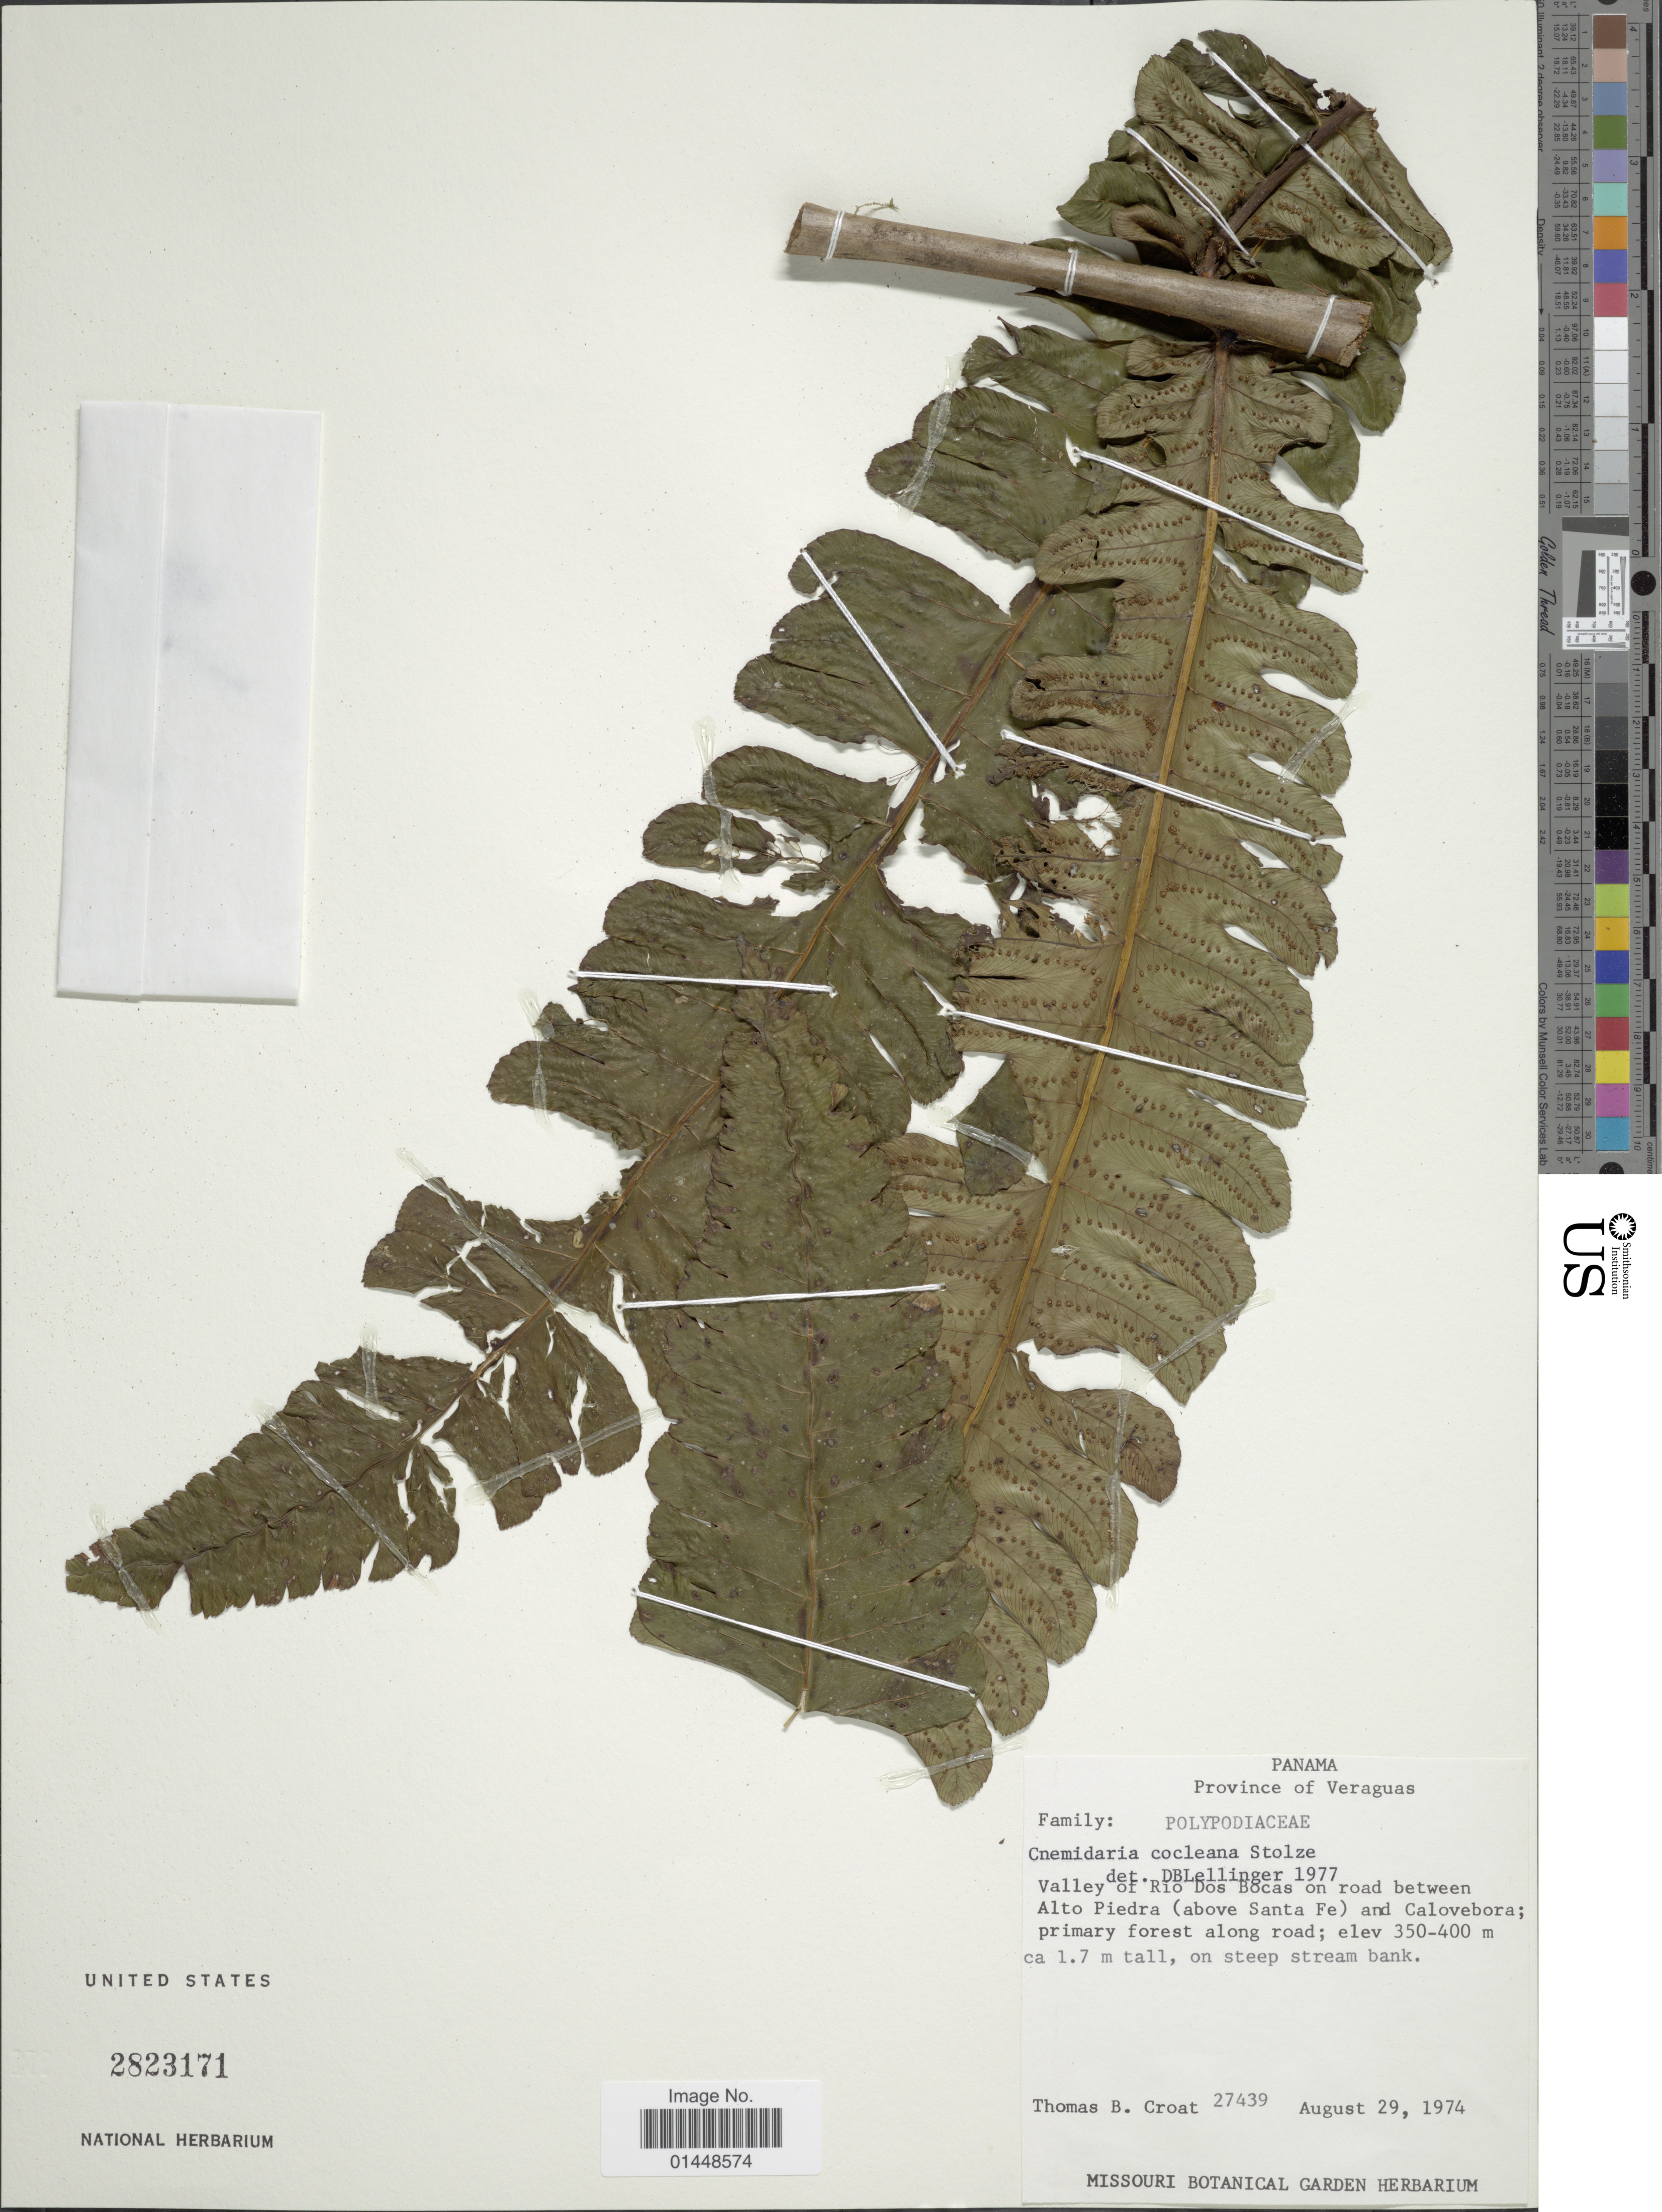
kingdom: Plantae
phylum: Tracheophyta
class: Polypodiopsida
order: Cyatheales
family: Cyatheaceae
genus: Cyathea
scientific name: Cyathea cocleana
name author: (Stolze) Lehnert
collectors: T. B. Croat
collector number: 27439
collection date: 1974-08-29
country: Panama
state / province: Veraguas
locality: Province of Veraguas. Valley of Rio Dos Bocas on road between Alto Piedra (above Santa Fe) and Calovebora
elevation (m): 350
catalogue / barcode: US 2823171